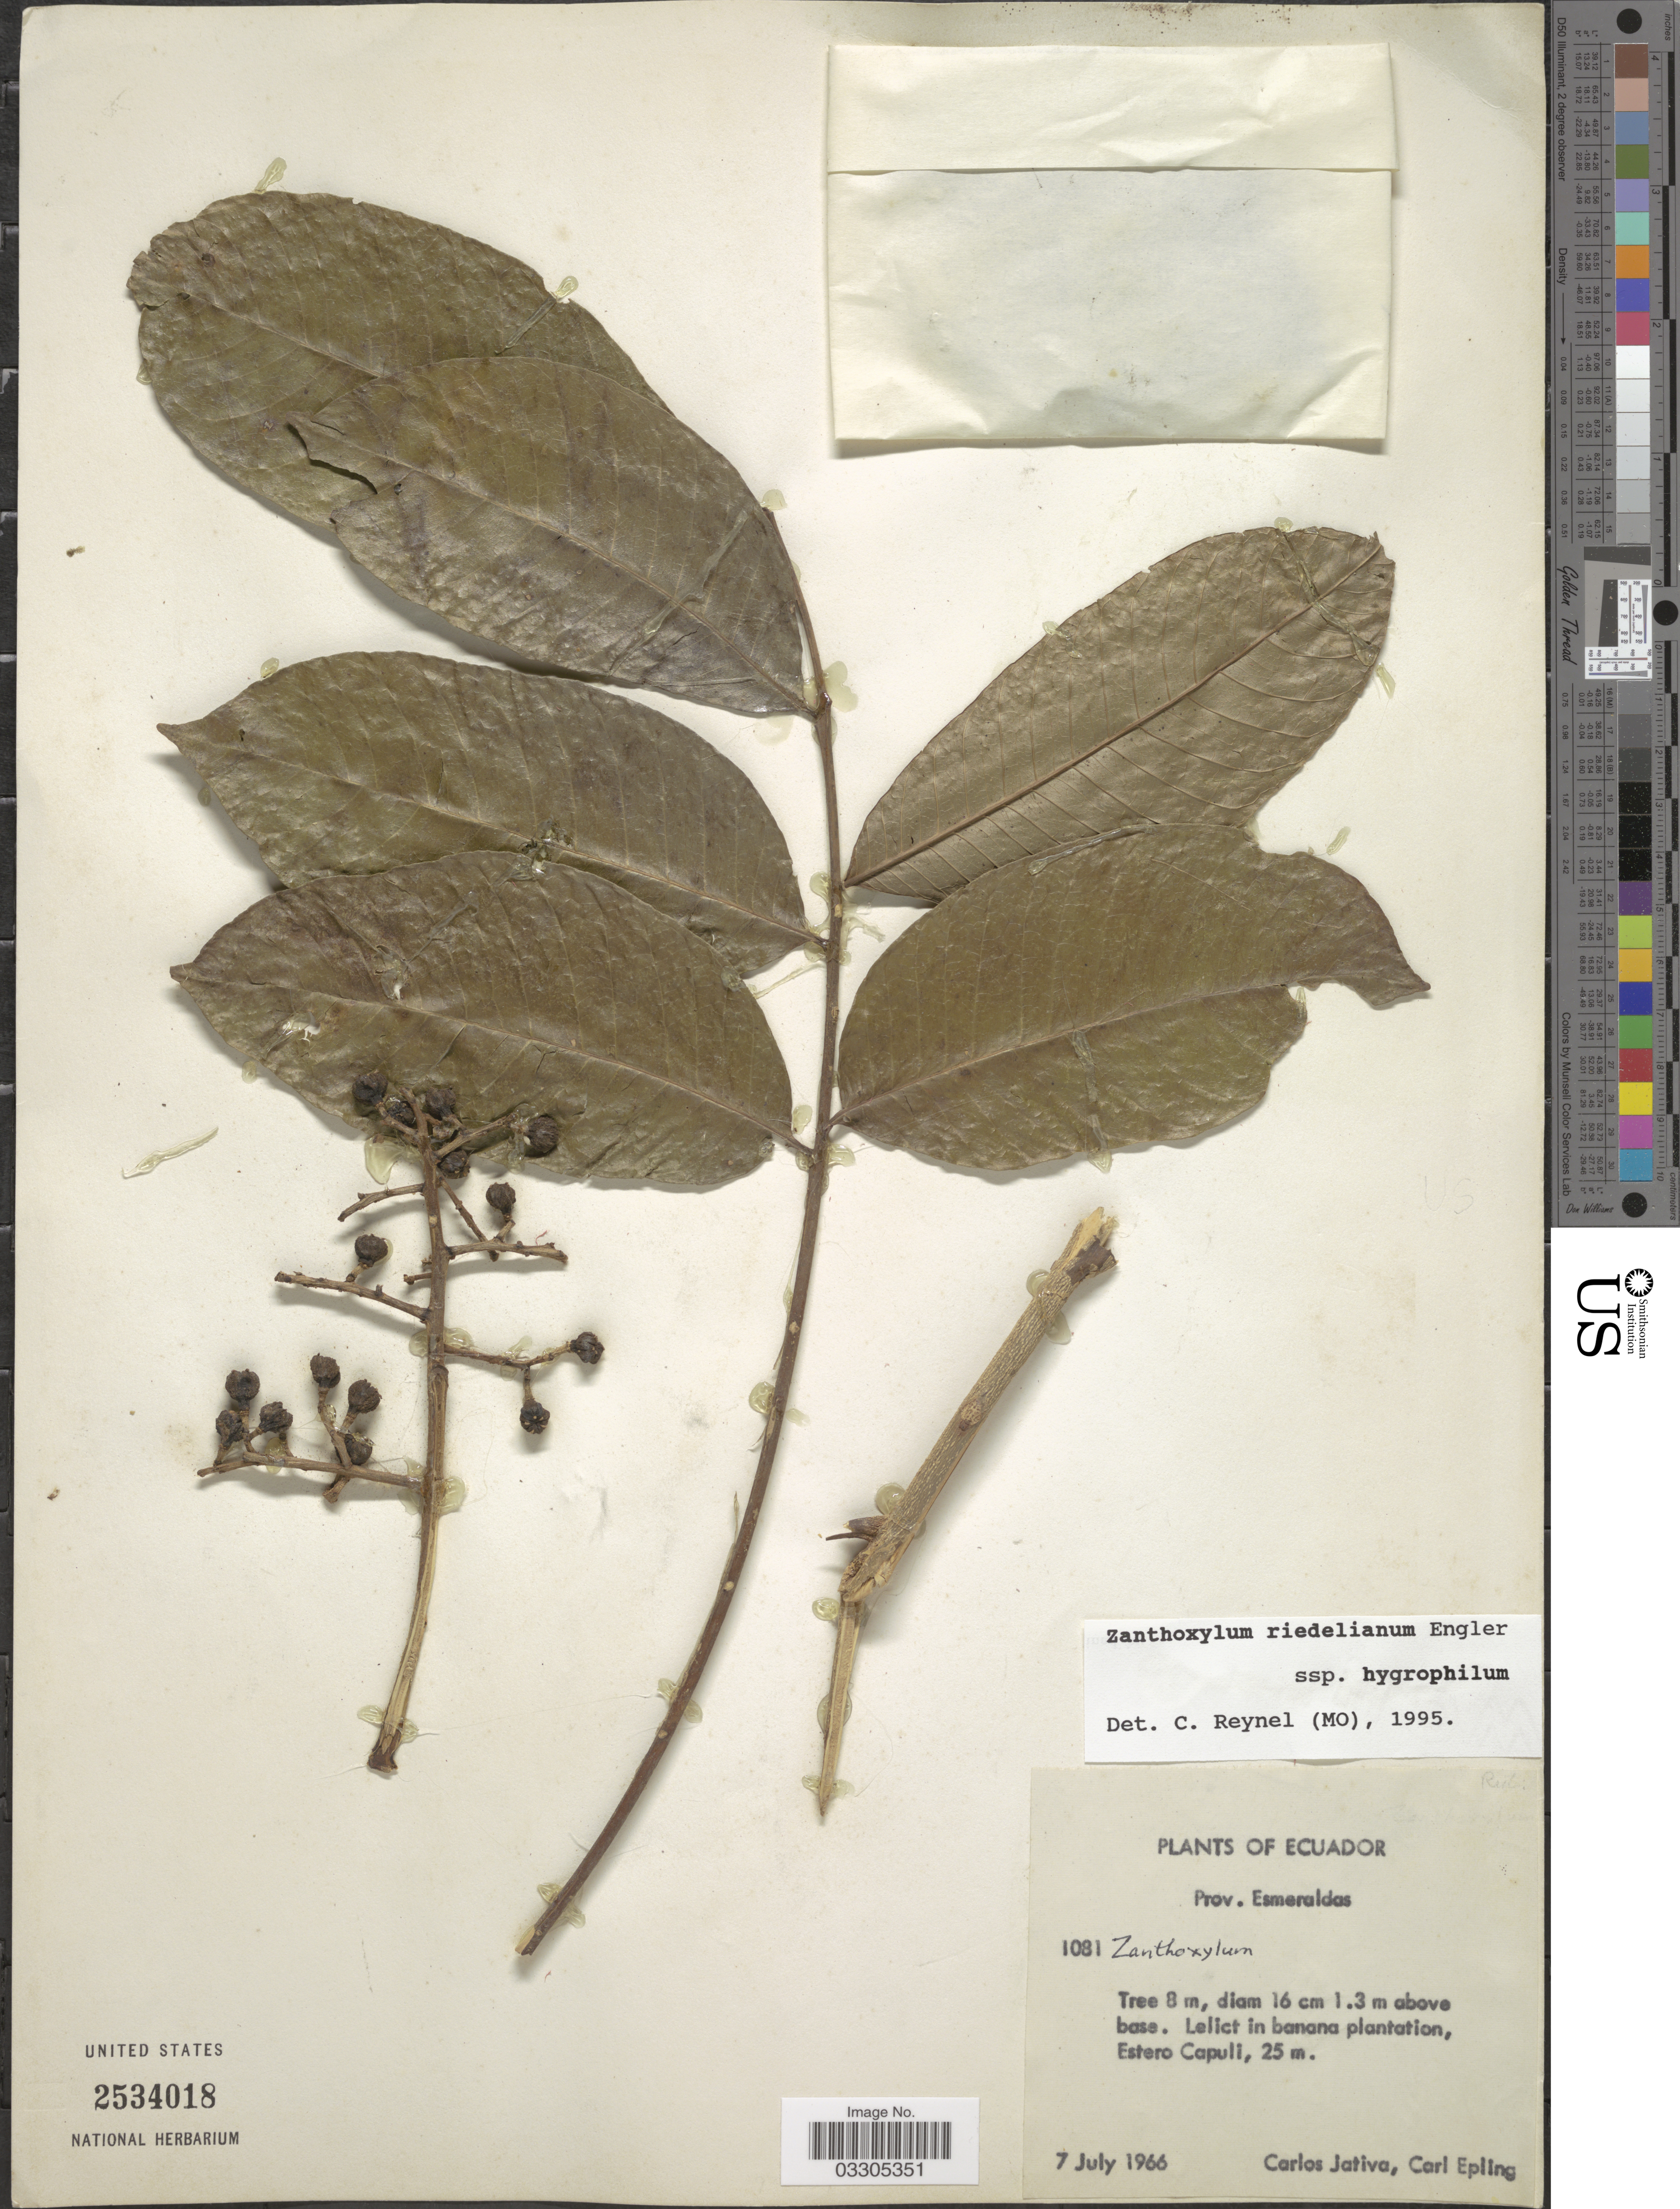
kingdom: Plantae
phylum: Tracheophyta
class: Magnoliopsida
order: Sapindales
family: Rutaceae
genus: Zanthoxylum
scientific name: Zanthoxylum hygrophilum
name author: (Cuatrec.) P.G. Waterman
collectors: C. D. Játiva & C. C. Epling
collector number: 1081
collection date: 1966-07-07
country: Ecuador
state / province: Esmeraldas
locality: Estero Capuli.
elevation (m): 25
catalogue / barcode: US 2534018